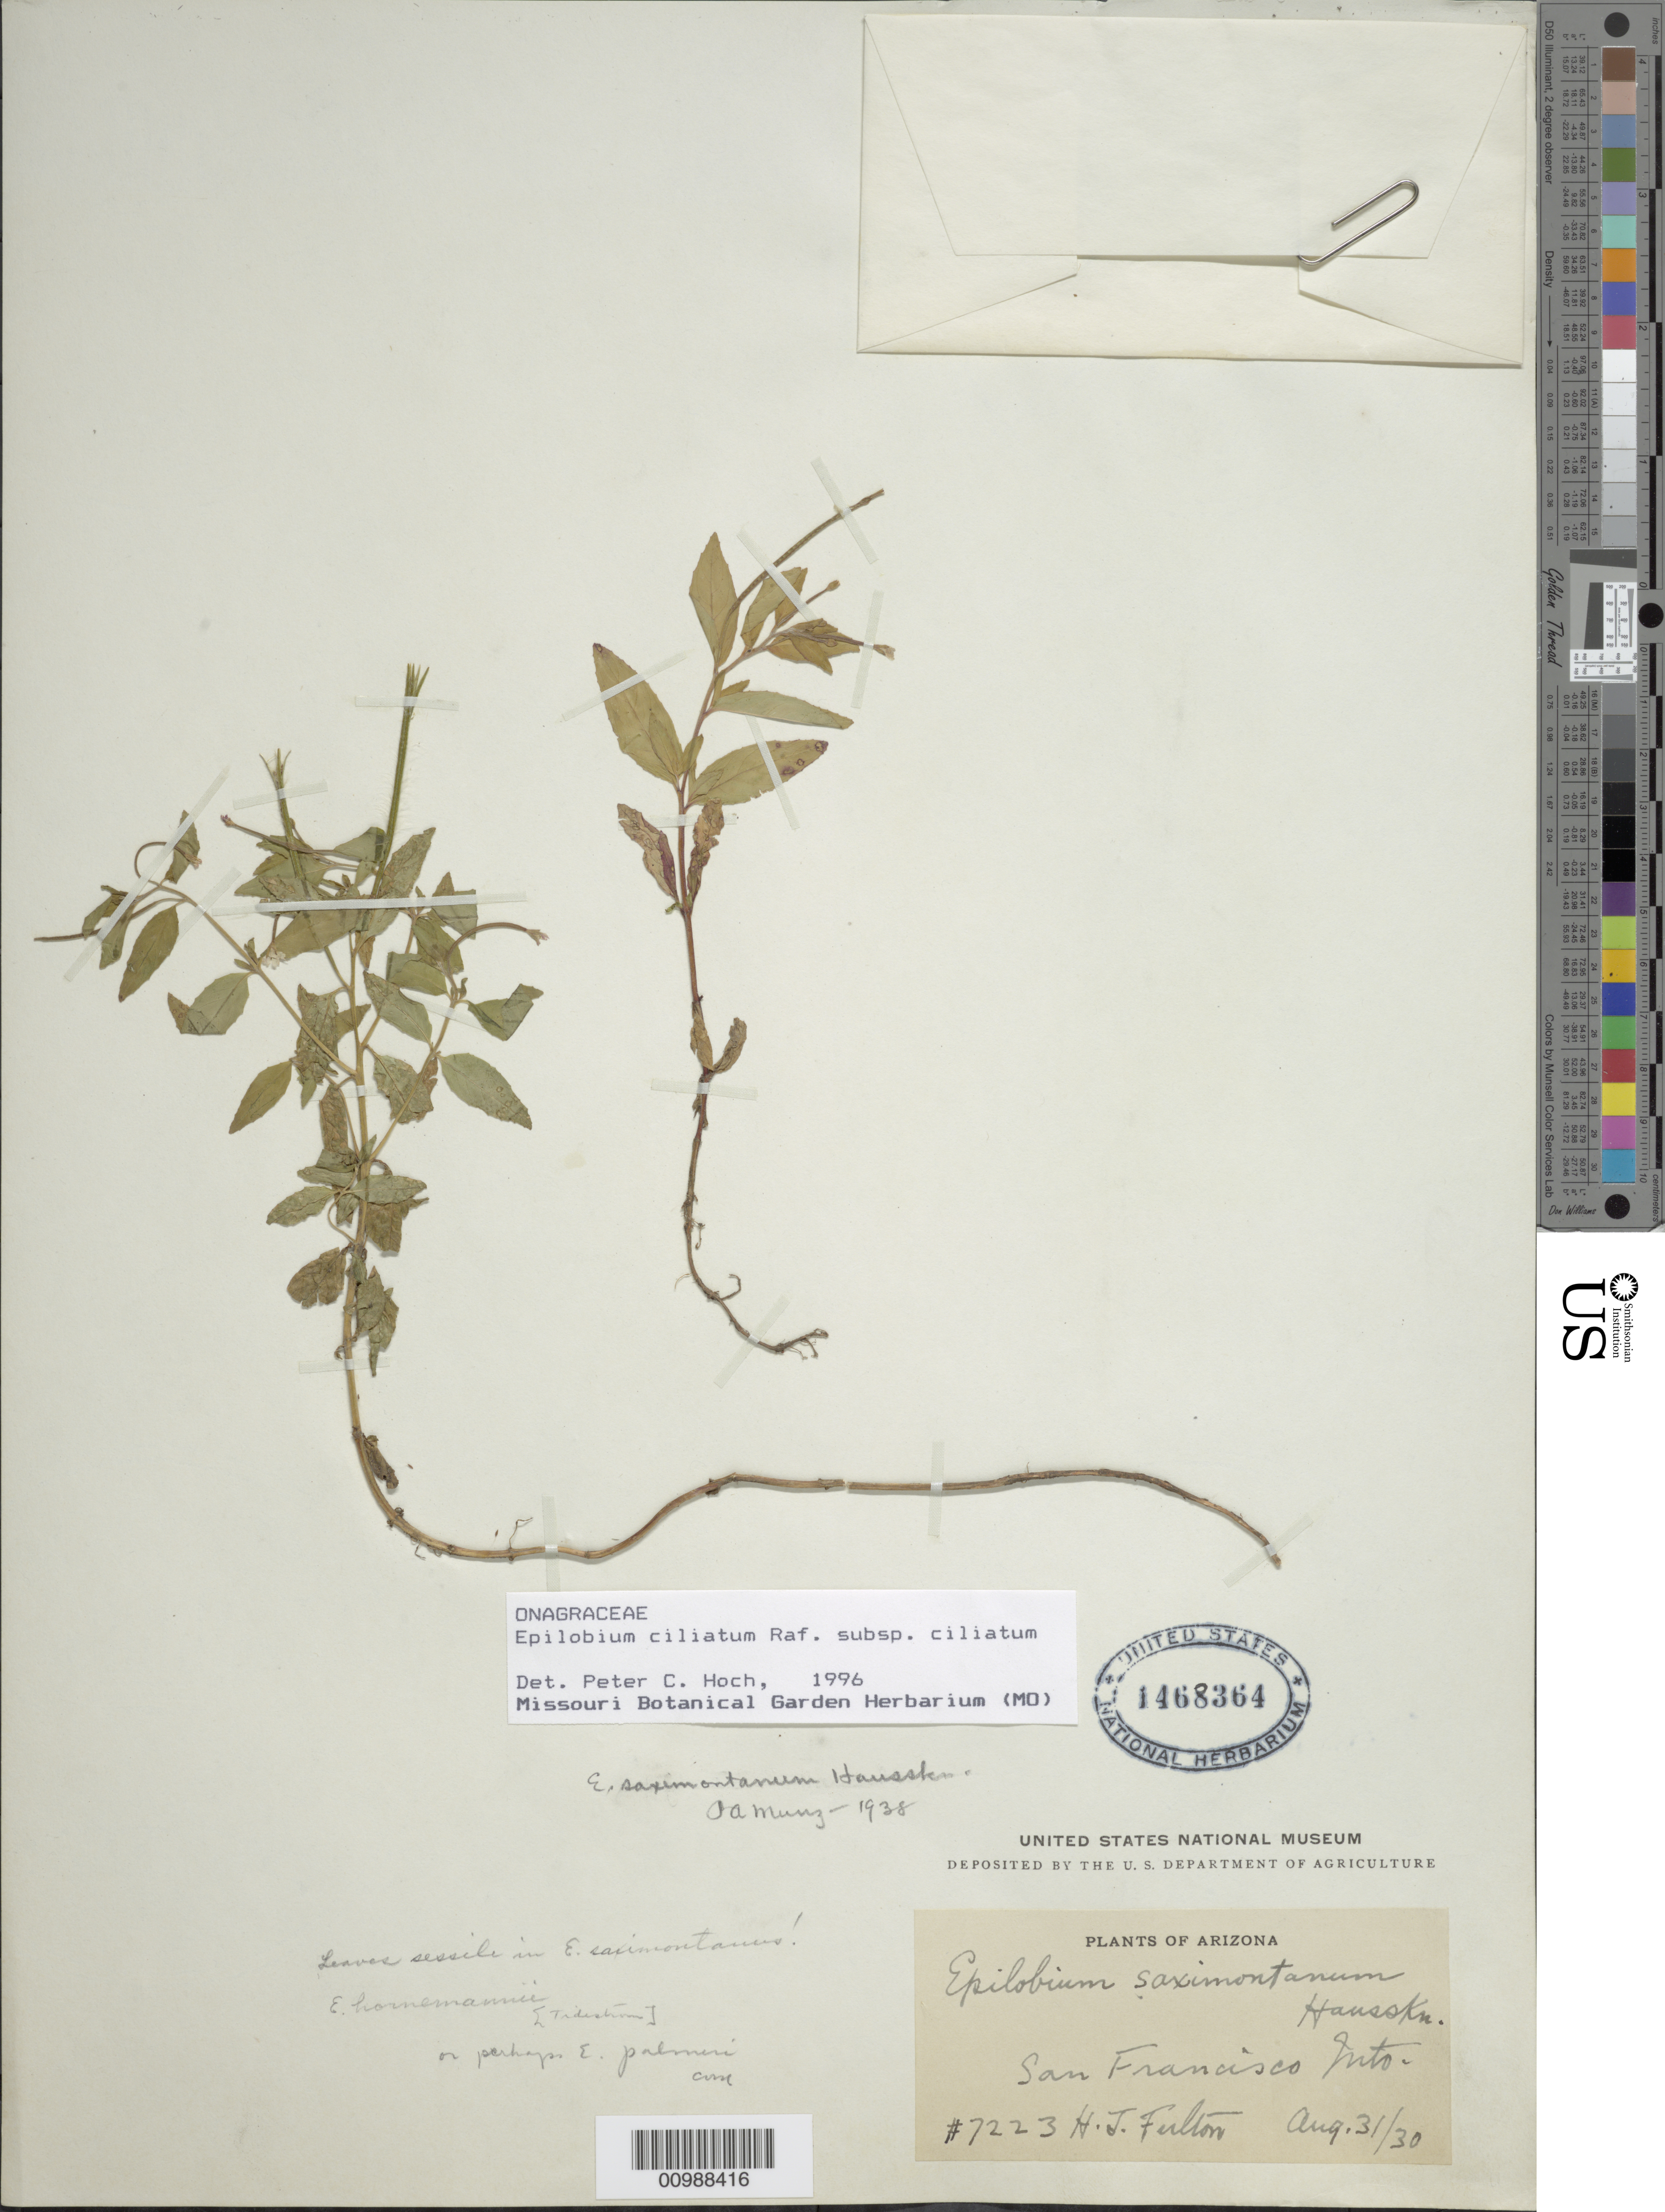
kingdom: Plantae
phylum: Tracheophyta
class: Magnoliopsida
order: Myrtales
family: Onagraceae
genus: Epilobium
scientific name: Epilobium ciliatum subsp. ciliatum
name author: Raf.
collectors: H. Fulton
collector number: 7223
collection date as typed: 31 Aug 1930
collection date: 1930-08-31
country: United States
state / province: Arizona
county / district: Greenlee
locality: San Francisco Mountains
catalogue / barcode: US 1468364